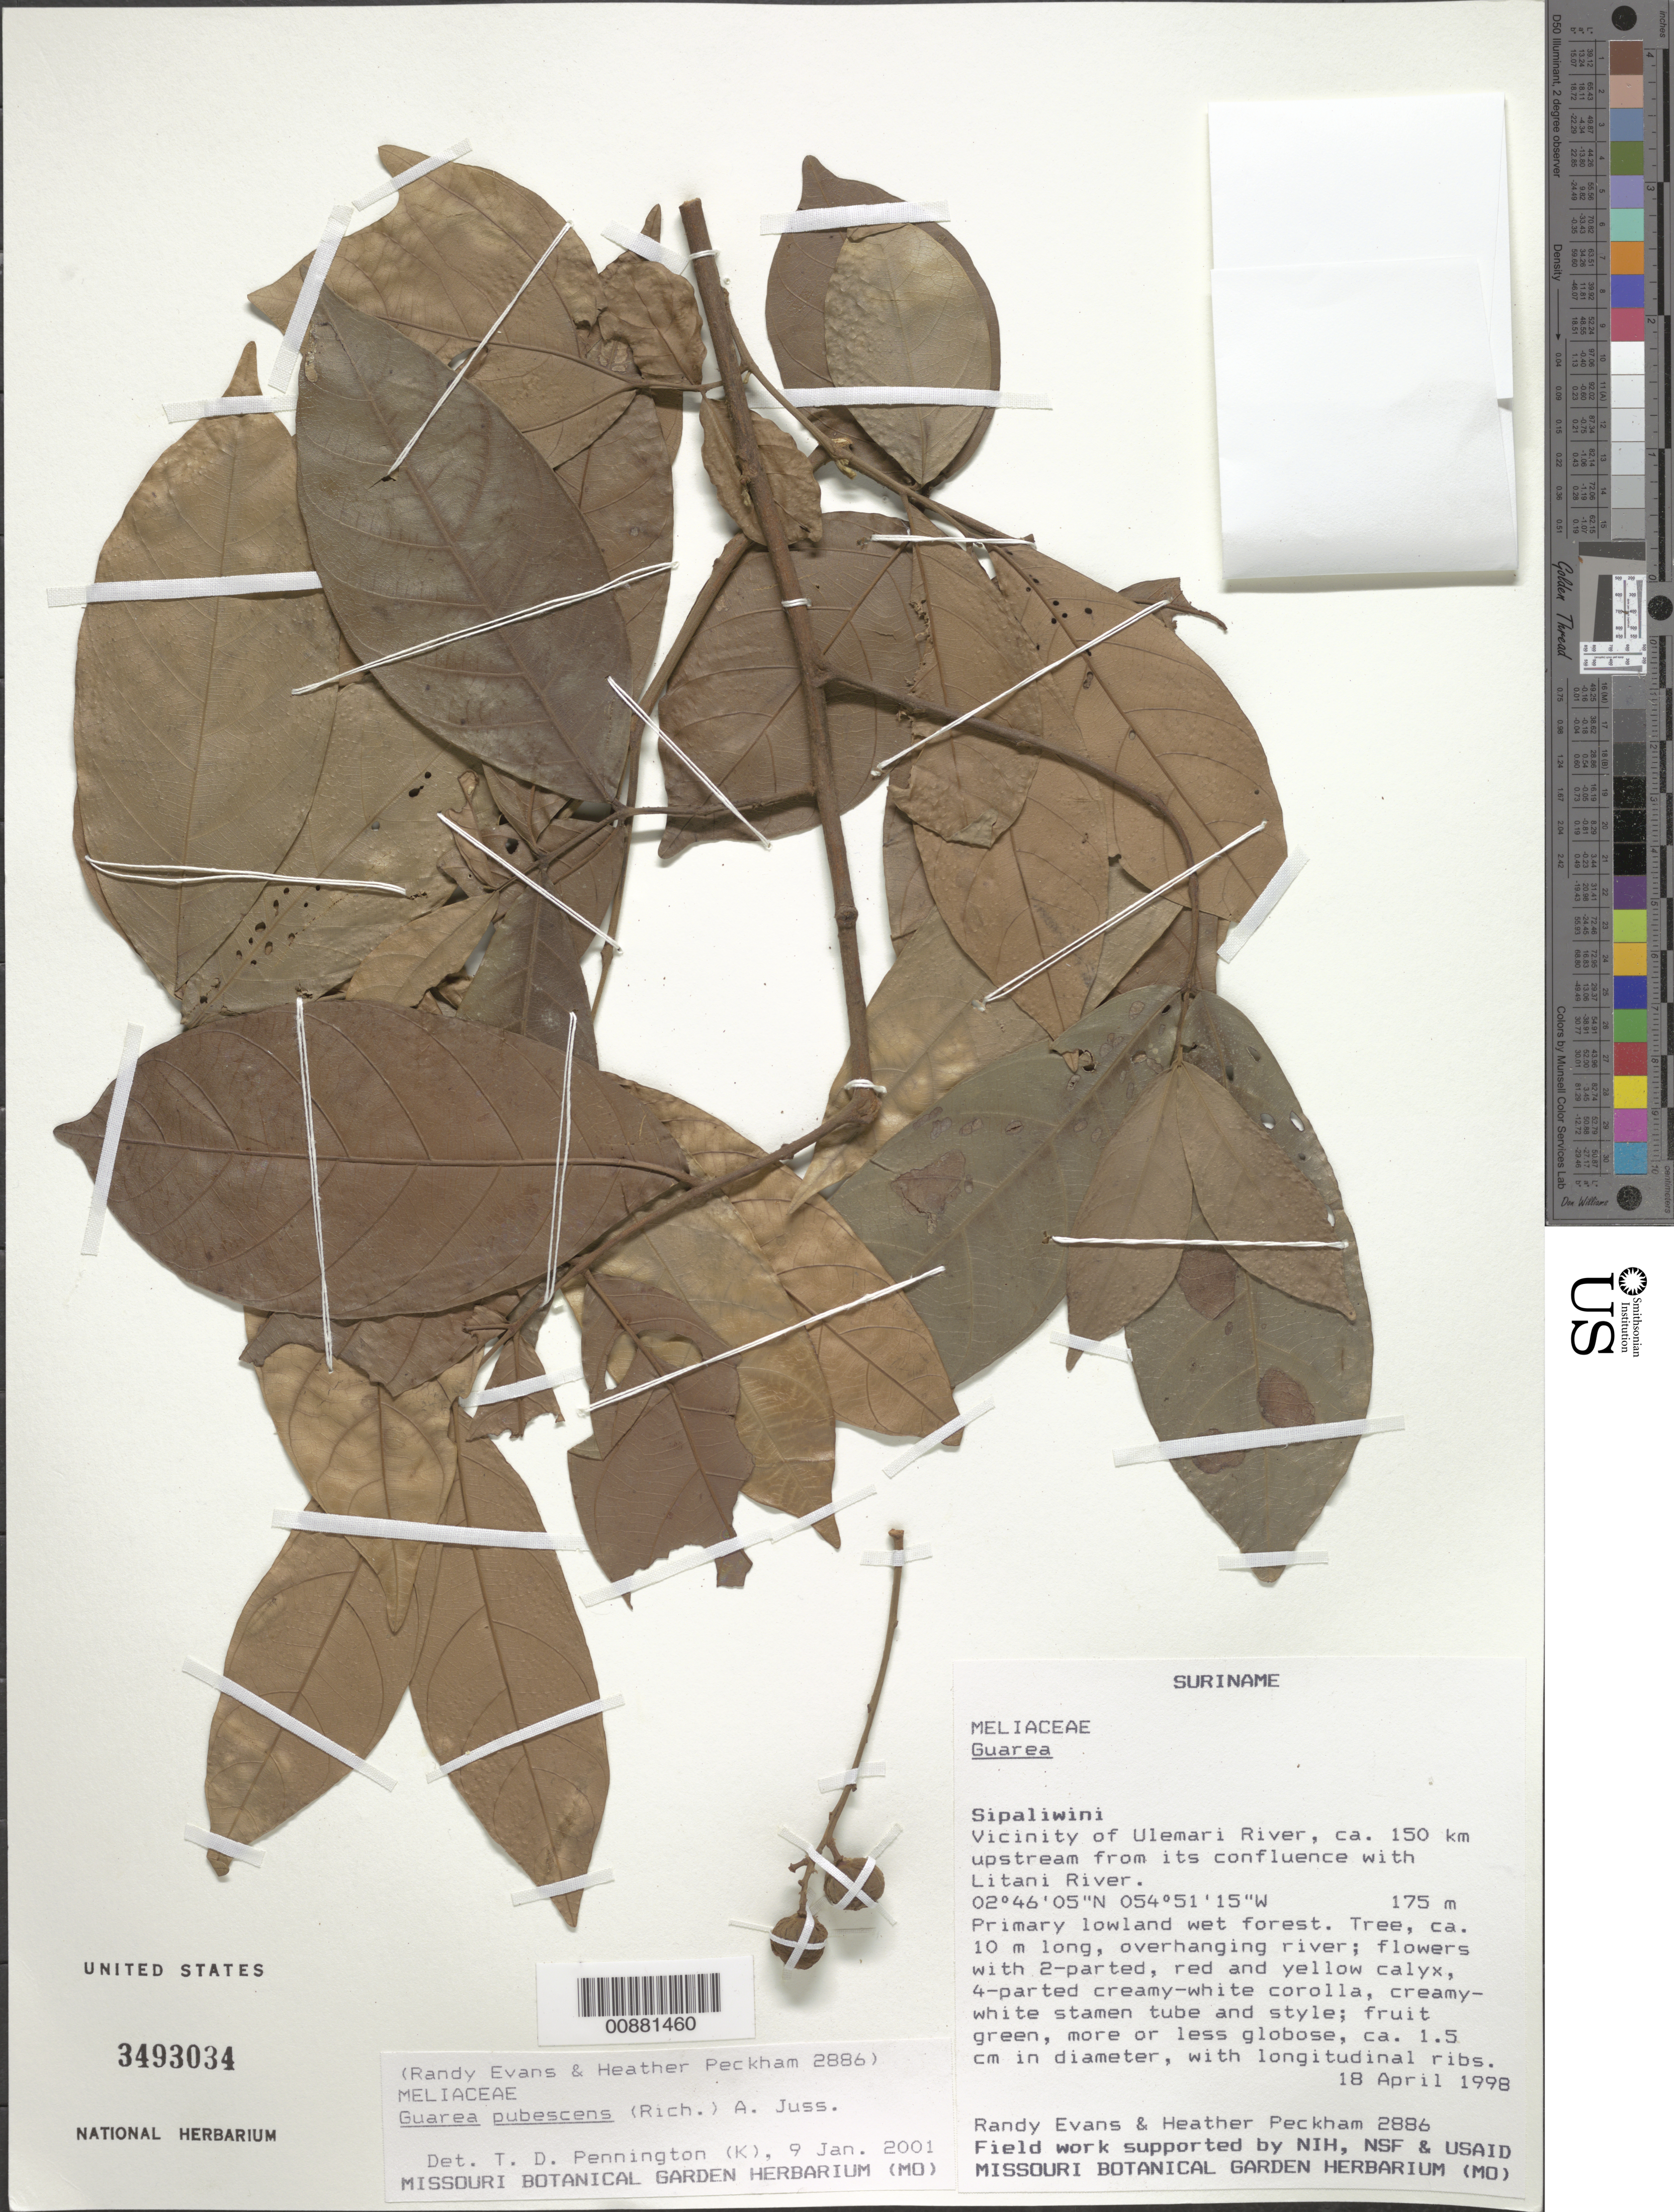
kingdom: Plantae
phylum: Tracheophyta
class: Magnoliopsida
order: Sapindales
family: Meliaceae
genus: Guarea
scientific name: Guarea pubescens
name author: (Rich.) A. Juss.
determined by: Pennington, T. D., (K)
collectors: R. Evans & H. Peckham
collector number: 2886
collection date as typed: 18-Apr-98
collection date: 1998-04-18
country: Suriname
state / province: Sipaliwini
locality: Ulemari R., ca. 150 km upstream from confl. with Litani R.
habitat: Primary lowland wet forest; tree overhanging river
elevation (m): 175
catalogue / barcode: US 3493034